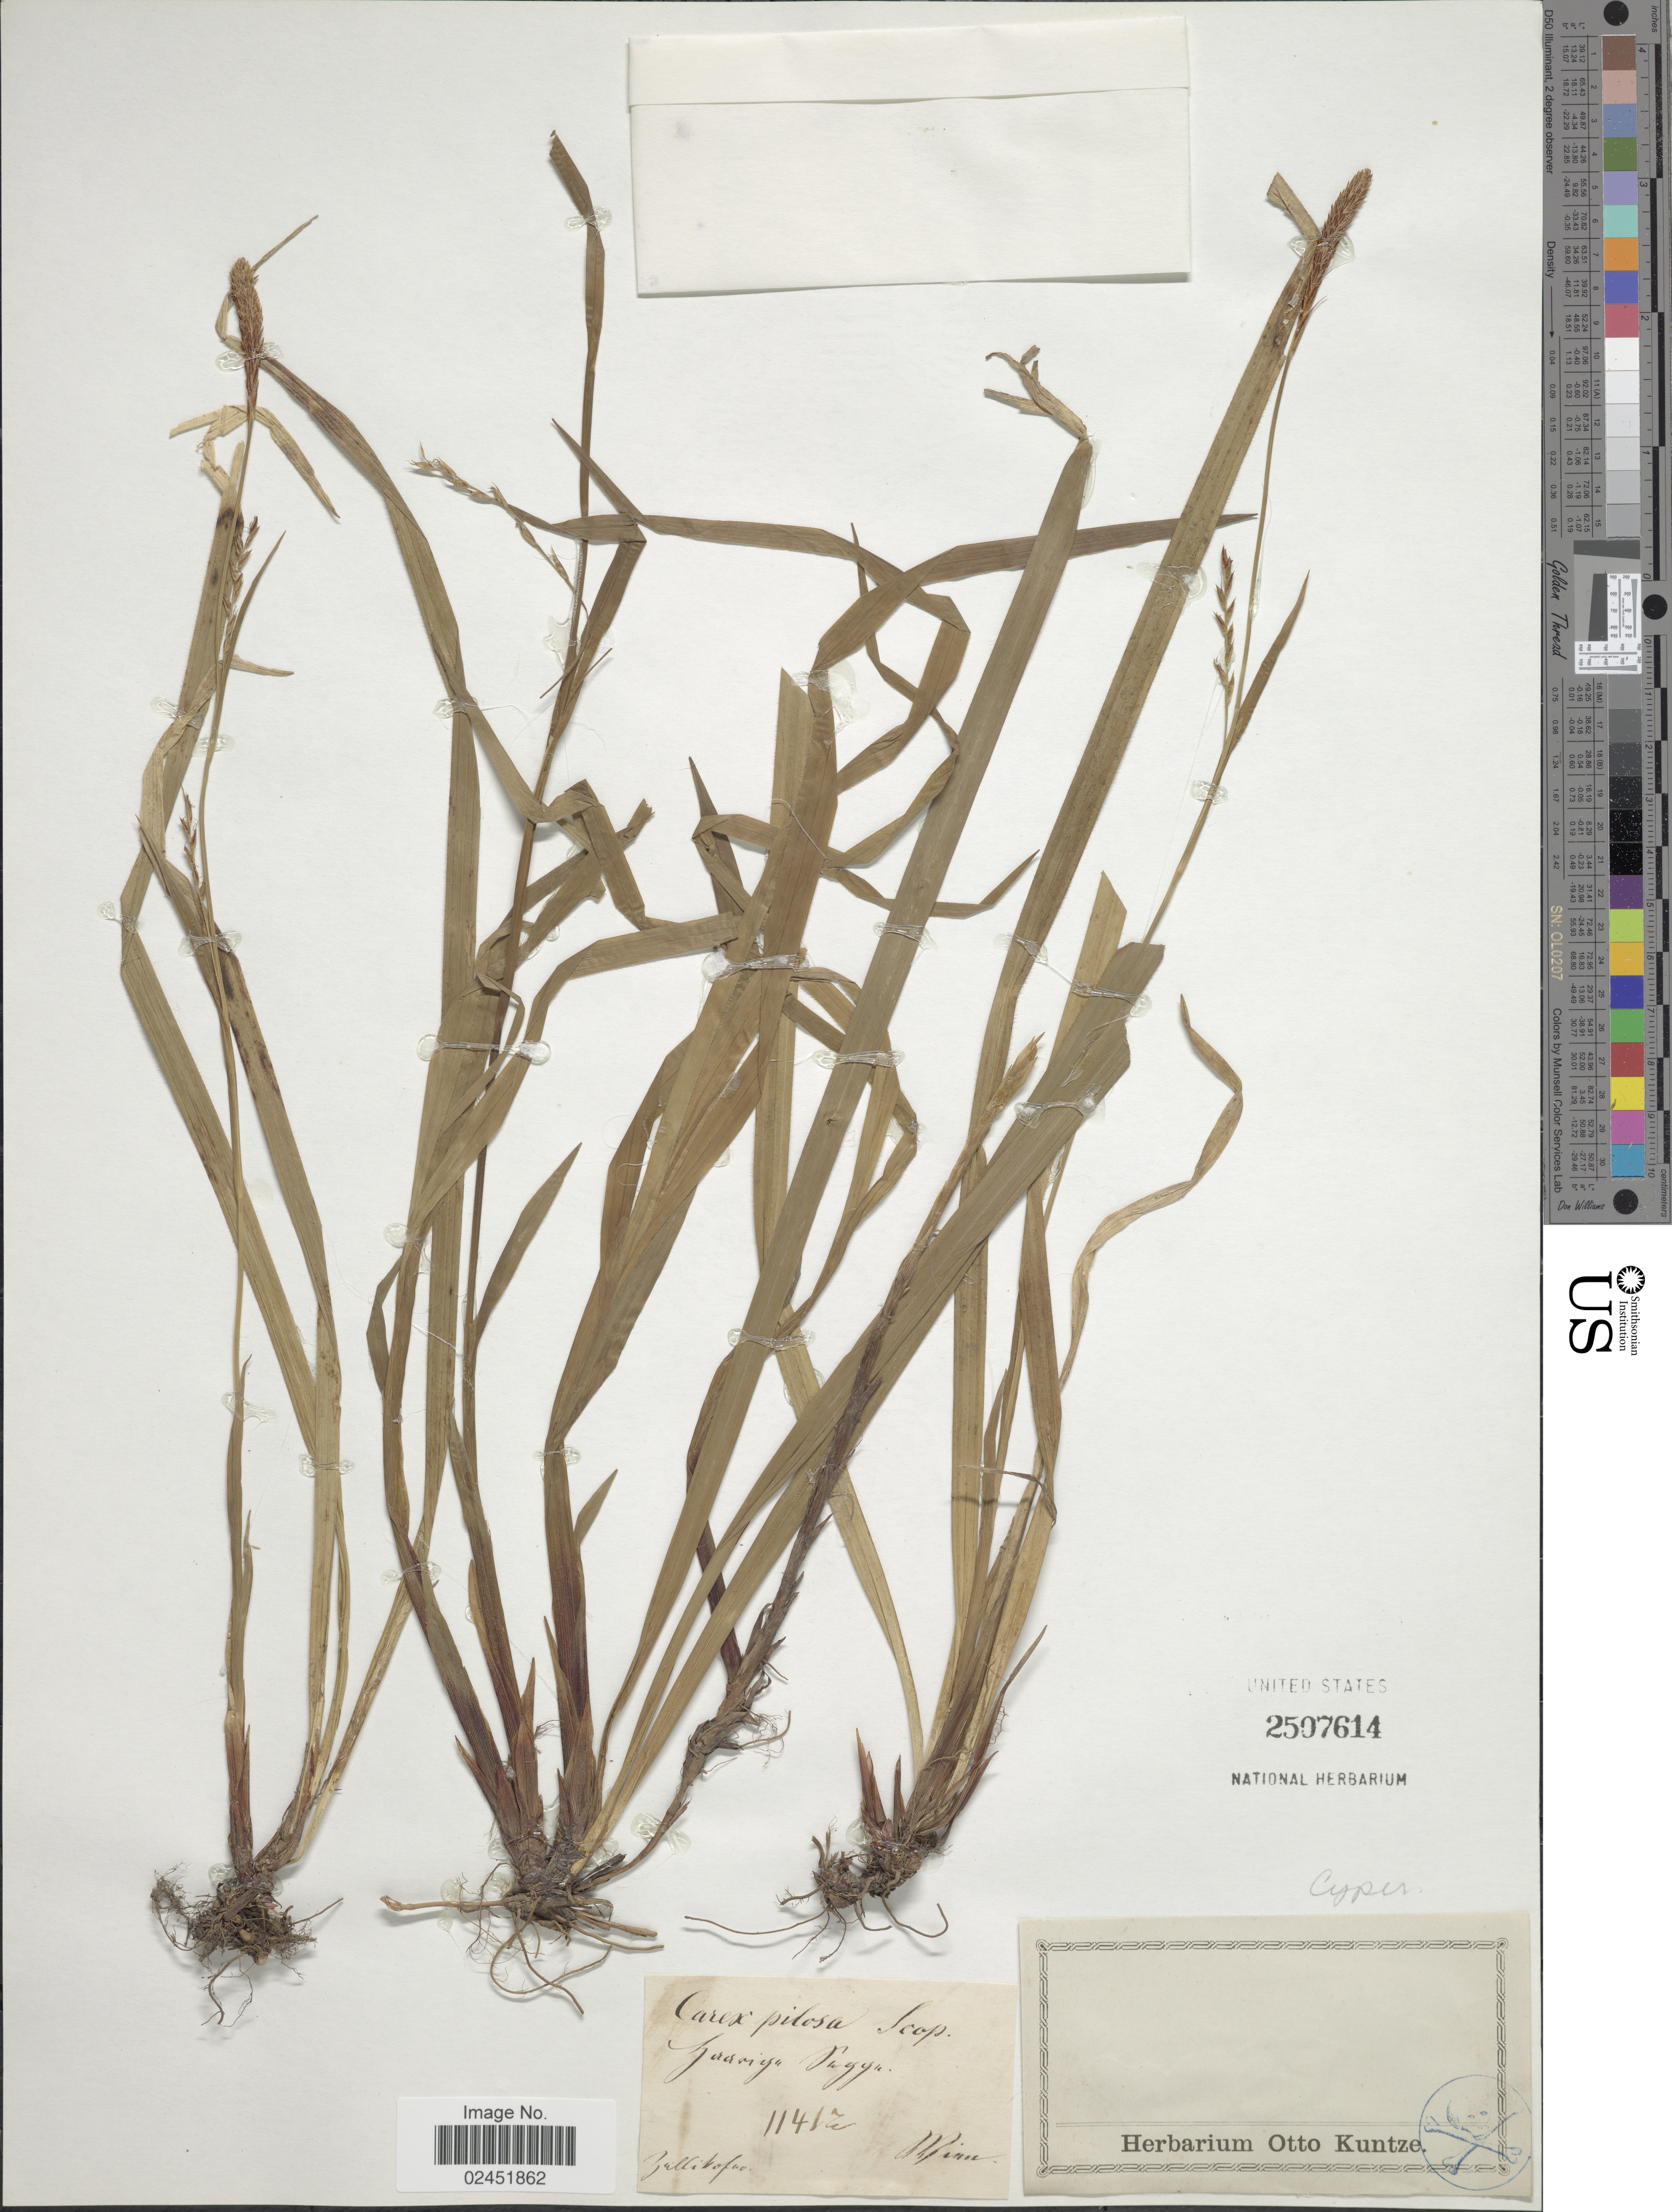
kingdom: Plantae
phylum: Tracheophyta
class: Liliopsida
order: Poales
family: Cyperaceae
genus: Carex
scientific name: Carex pilosa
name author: Scop.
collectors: Minn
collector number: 1141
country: Switzerland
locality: Zollikofen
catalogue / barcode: US 2507614